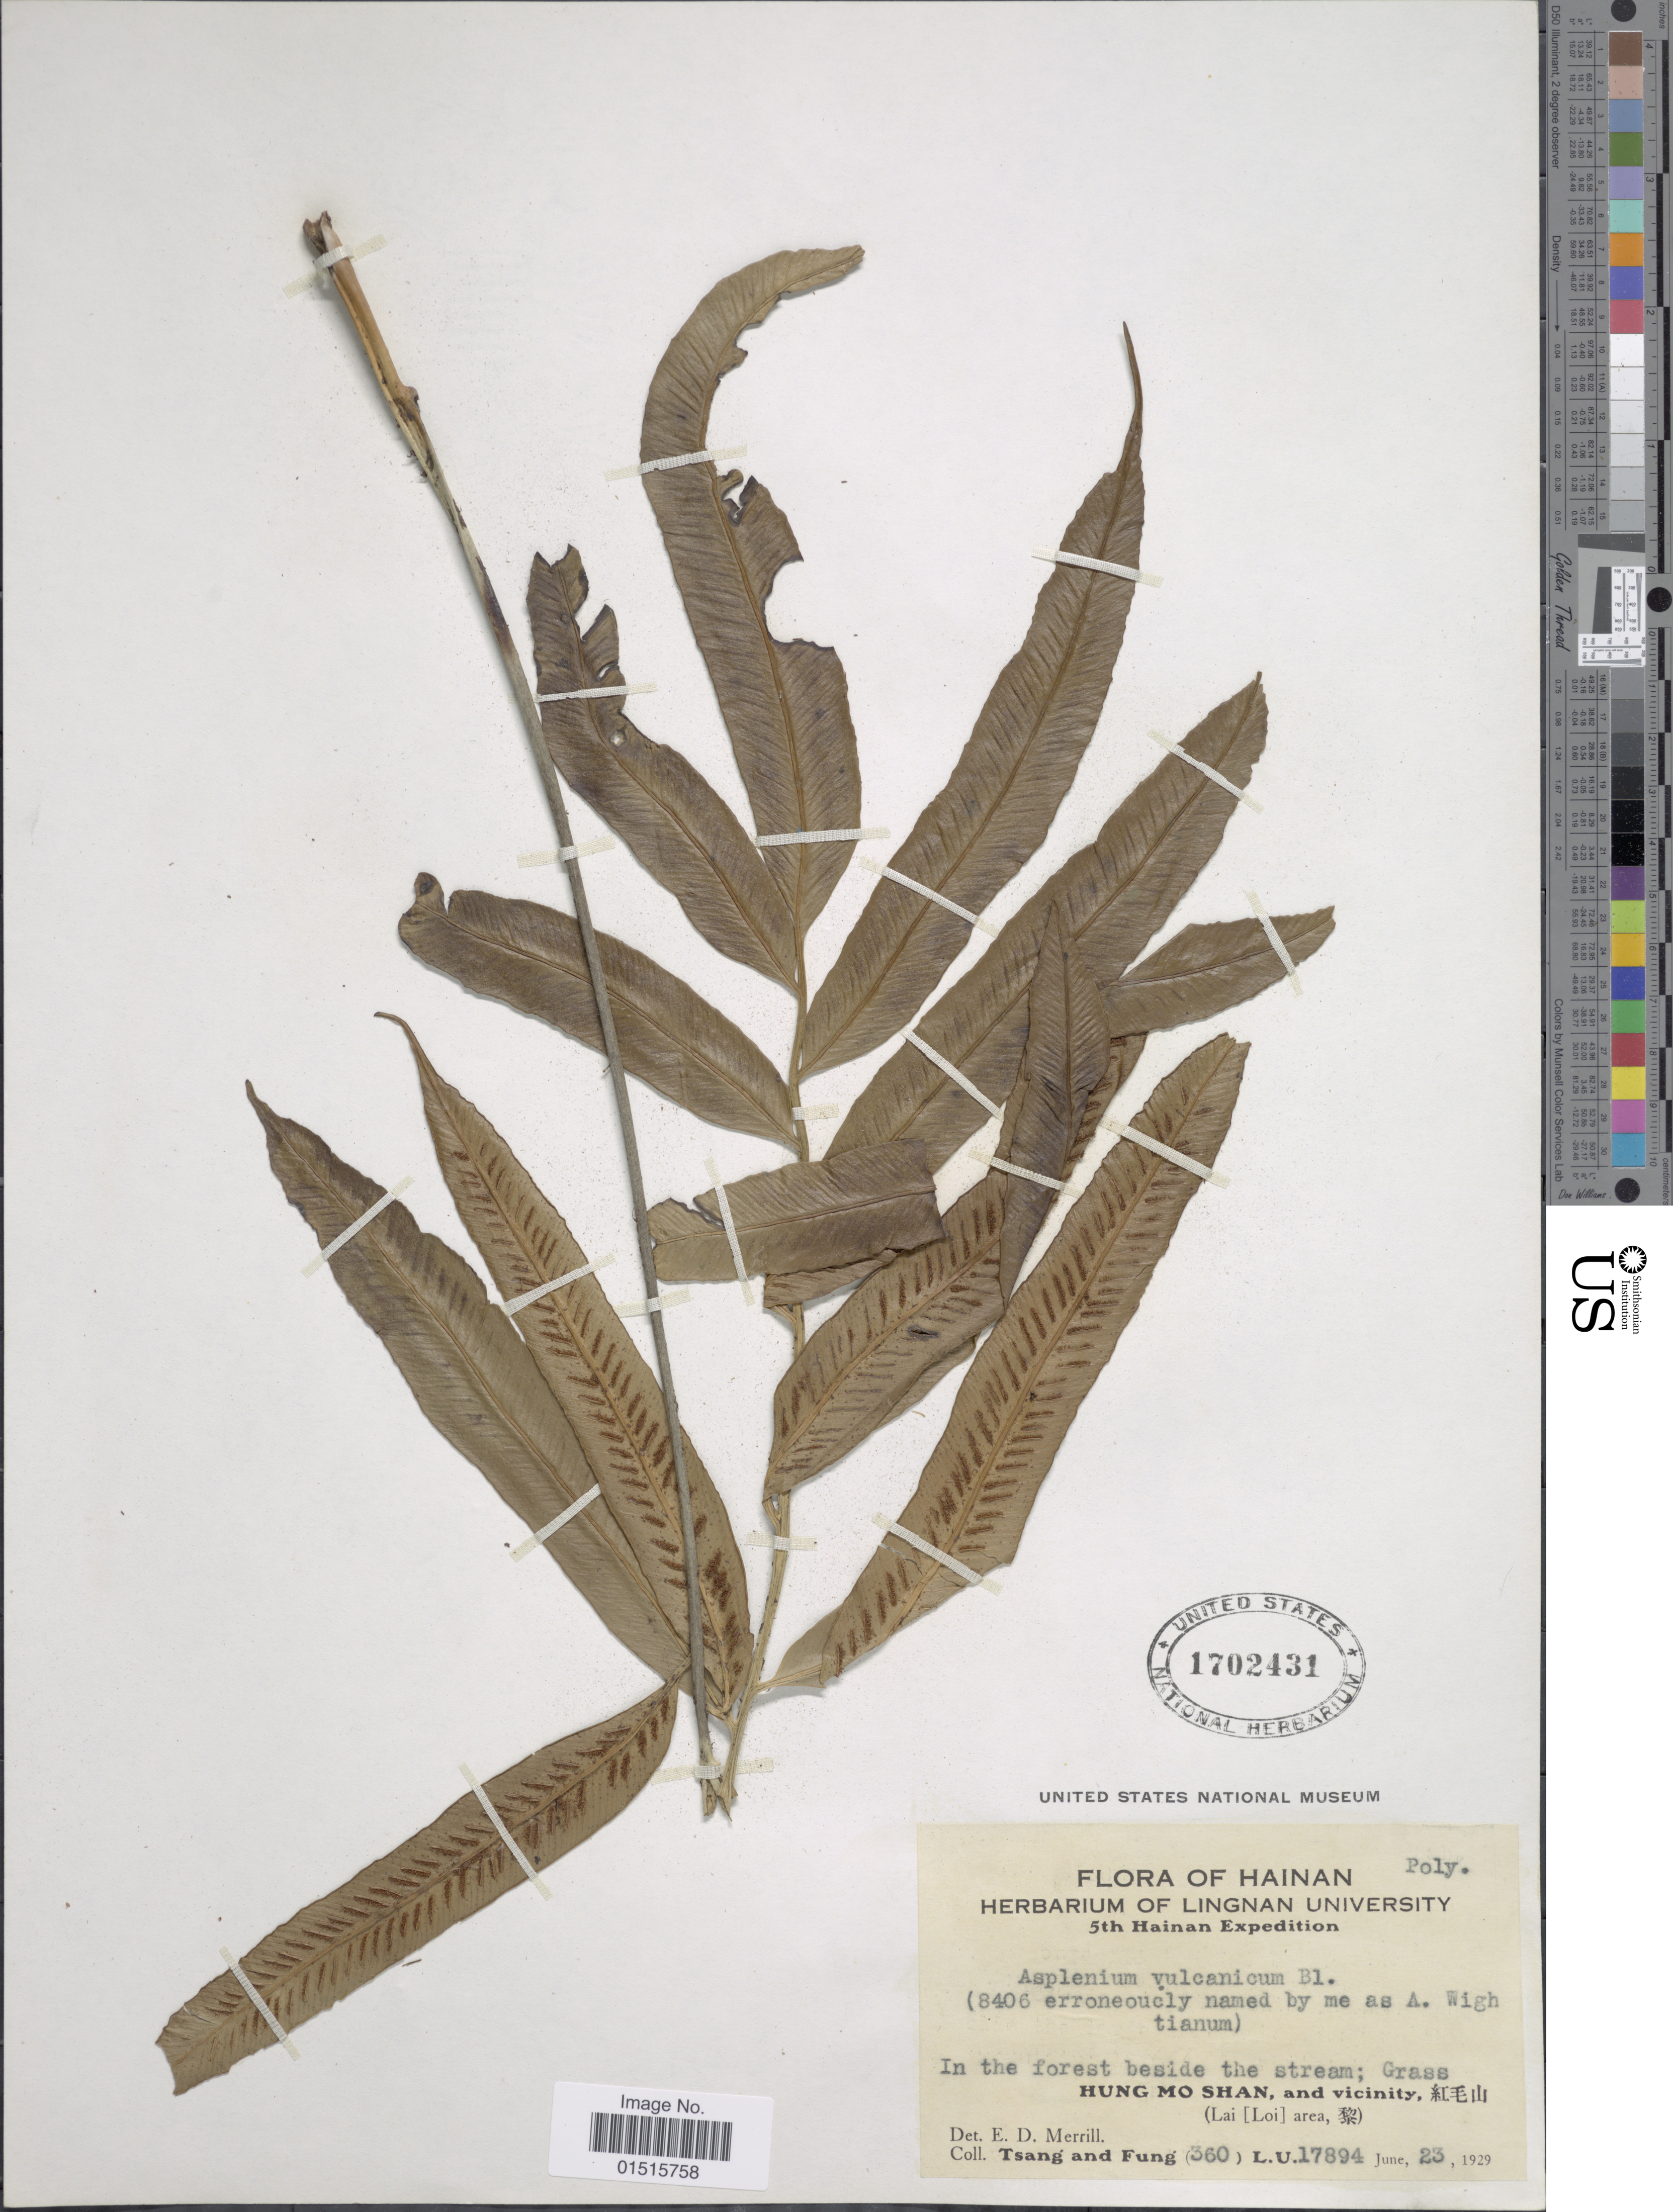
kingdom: Plantae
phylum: Tracheophyta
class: Polypodiopsida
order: Polypodiales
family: Aspleniaceae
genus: Asplenium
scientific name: Asplenium vulcanicum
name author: Blume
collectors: -- Tsang & Fung, --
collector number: L.U. 17894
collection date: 1929-06-23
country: China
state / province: Hainan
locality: Hung Mo Shan, and vicinity (Lai (Loi) area). In the forest behind the stream.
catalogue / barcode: US 1702431